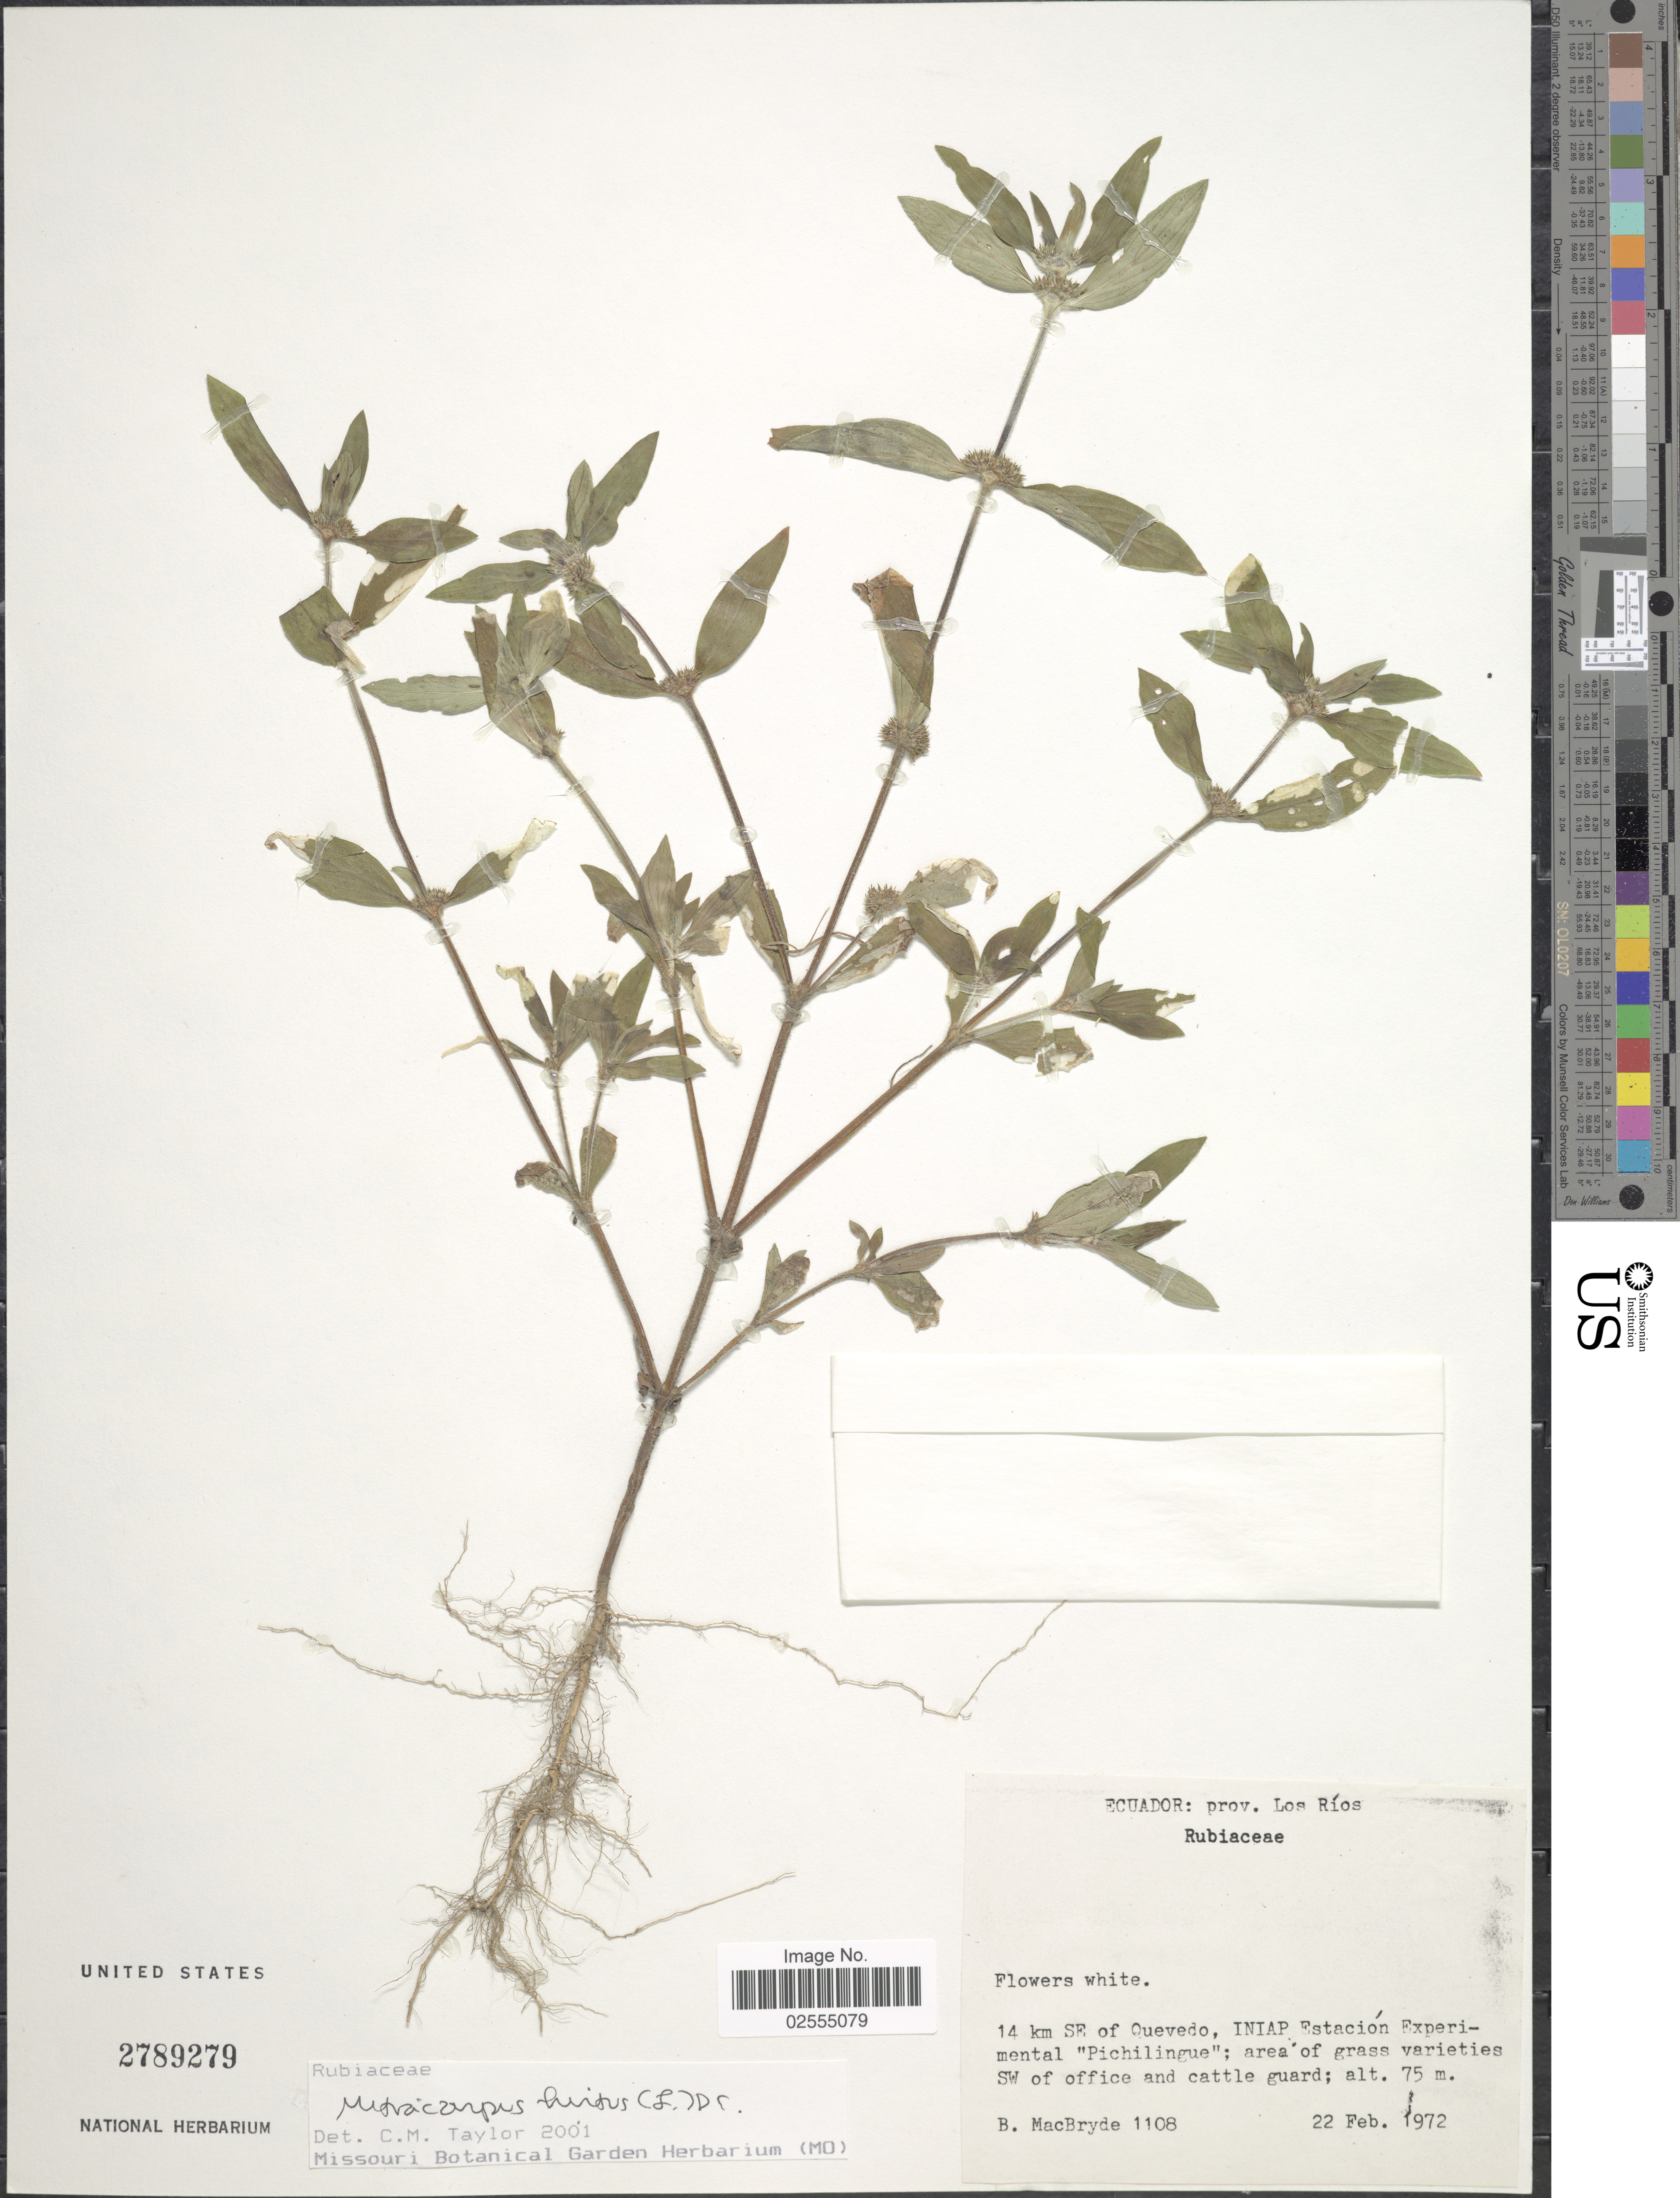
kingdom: Plantae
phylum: Tracheophyta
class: Magnoliopsida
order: Gentianales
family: Rubiaceae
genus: Mitracarpus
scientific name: Mitracarpus hirtus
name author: (L.) DC.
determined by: Kirkbride, J. H.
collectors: B. MacBryde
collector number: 1108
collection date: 1972-02-22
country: Ecuador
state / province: Los Ríos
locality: Prov. Los Rios, 14 km SE of Quevedo, INIAP, Estacion Experimental Pichilingue: area of grass varieties SW of office and cattle guard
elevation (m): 75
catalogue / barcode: US 2789279